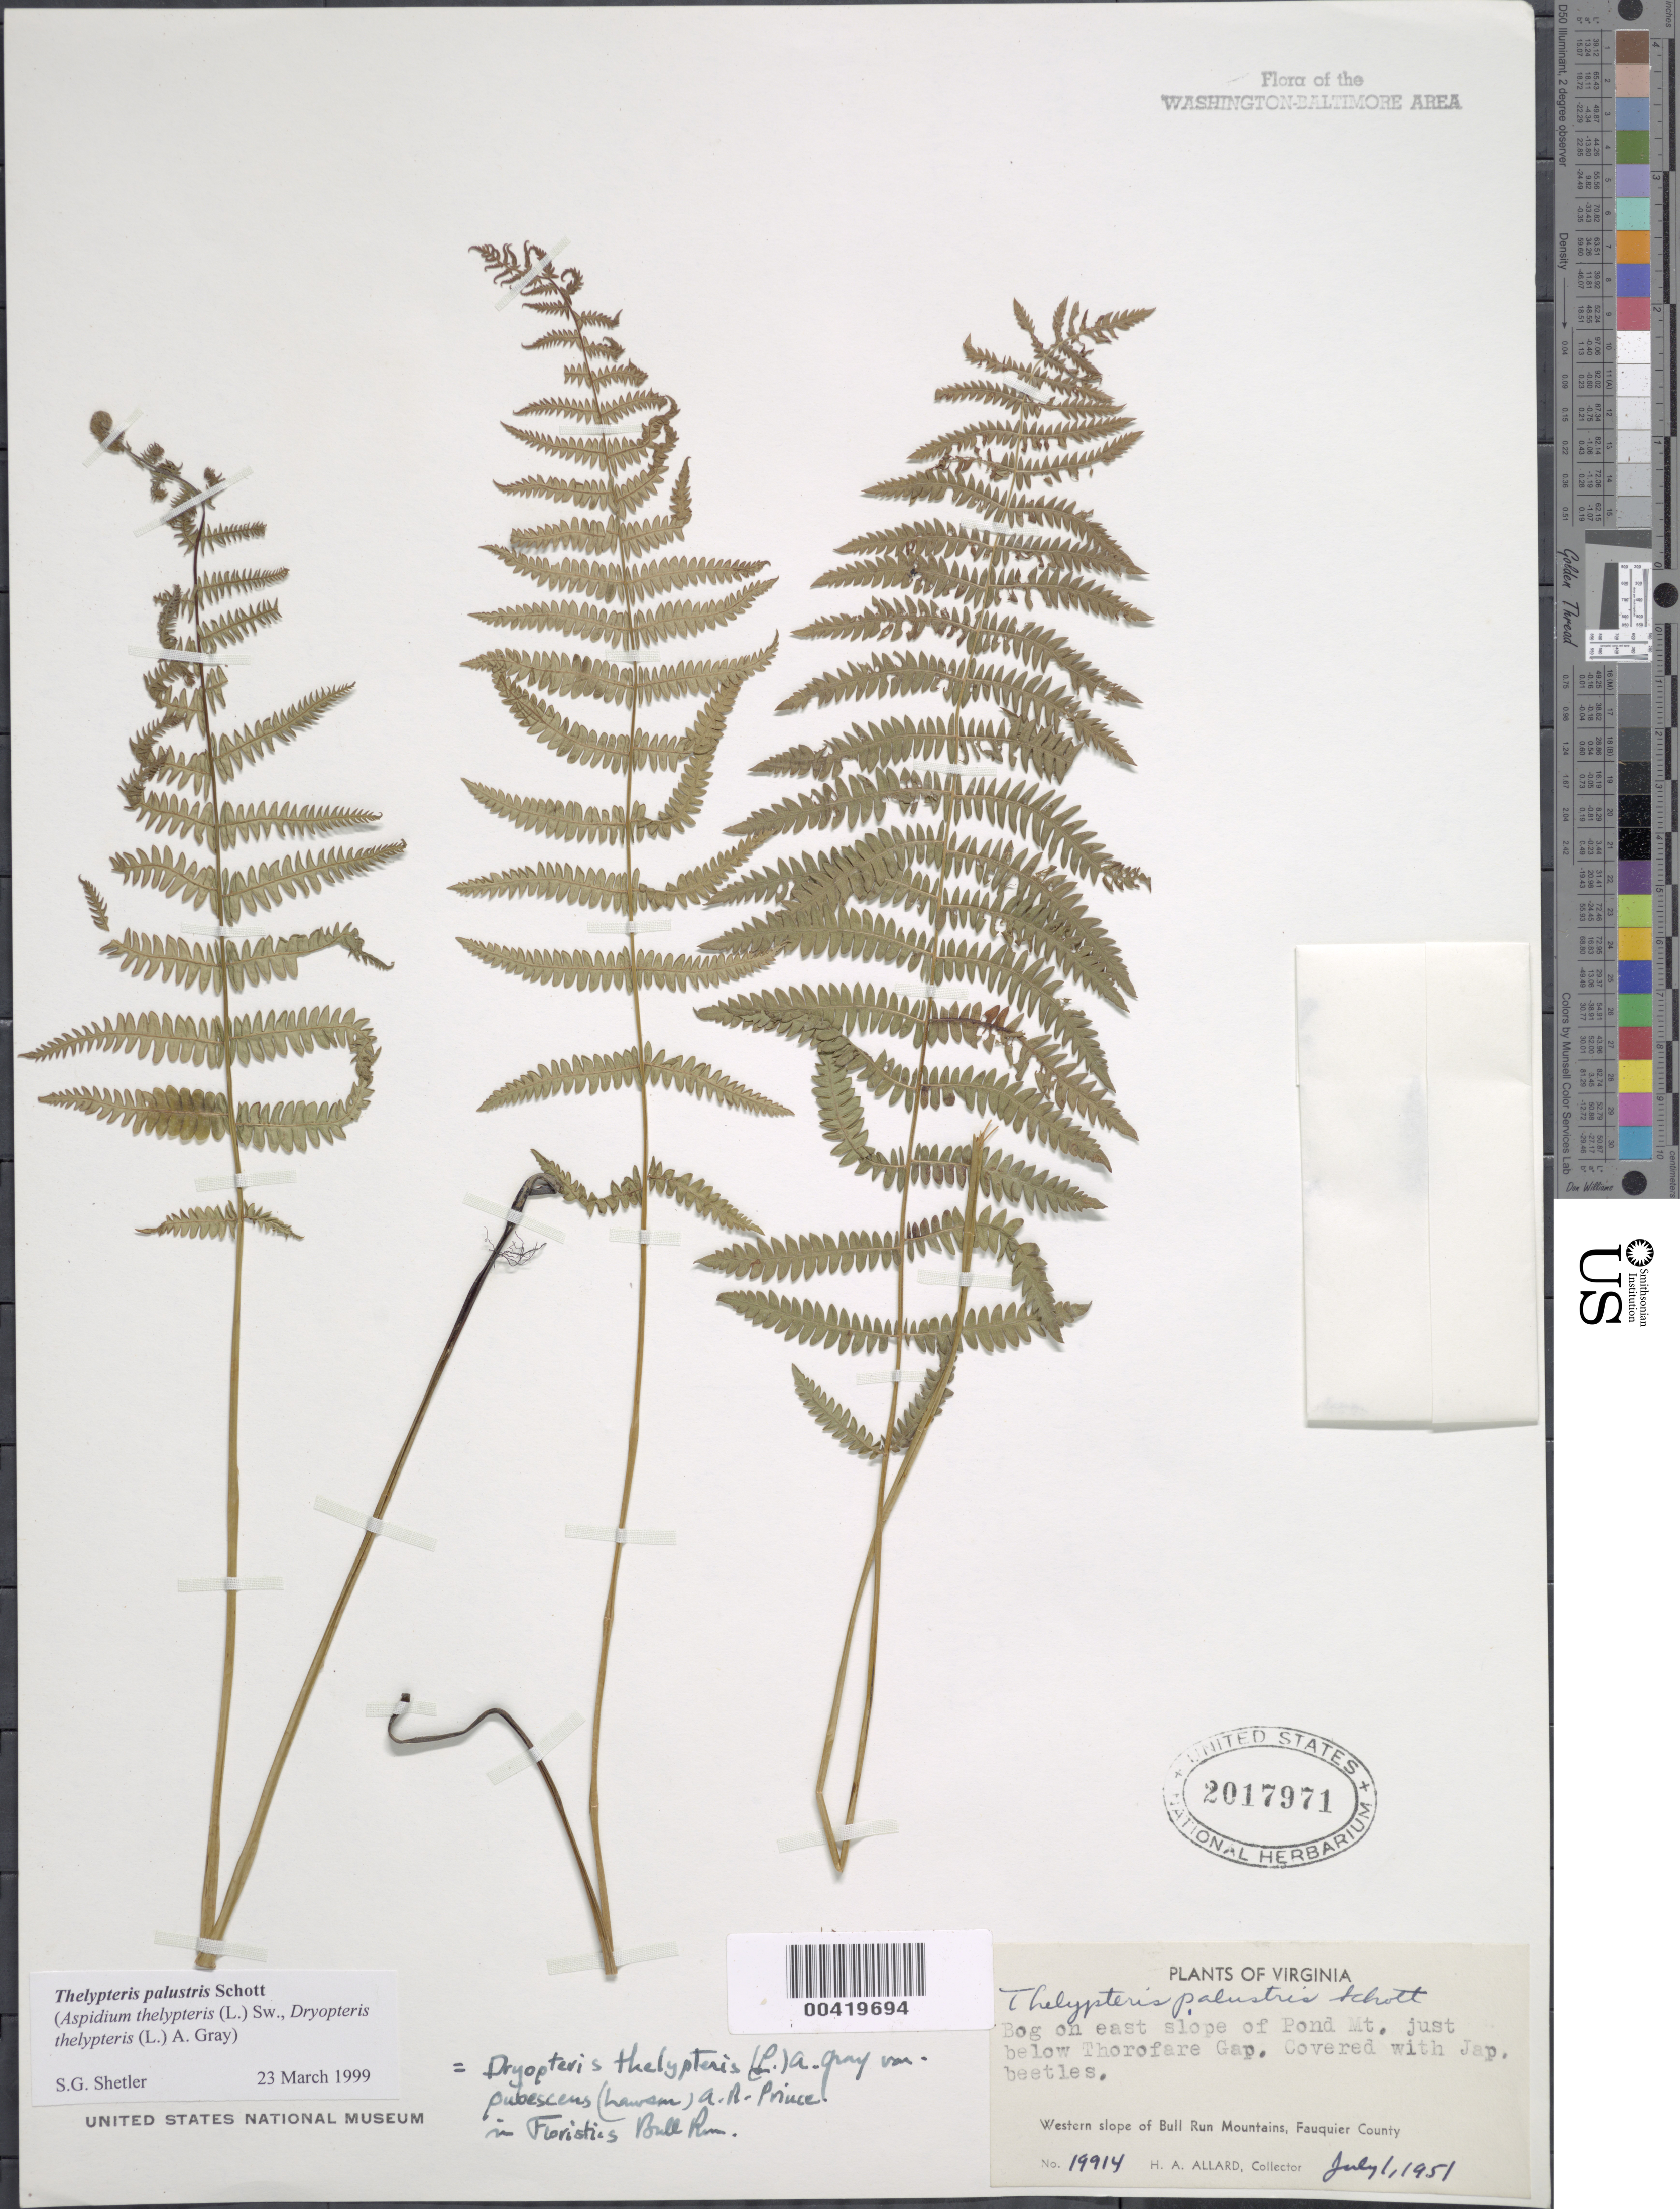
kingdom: Plantae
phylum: Tracheophyta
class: Polypodiopsida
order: Polypodiales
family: Thelypteridaceae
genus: Thelypteris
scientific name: Thelypteris palustris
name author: (Salisb.) Schott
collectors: H. A. Allard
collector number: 19914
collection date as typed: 01 Jul 1951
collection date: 1951-07-01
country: United States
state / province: Virginia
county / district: Fauquier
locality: below Thorofare Gap, east slope Pond Mountain Bull Run Mts.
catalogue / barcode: US 2017971